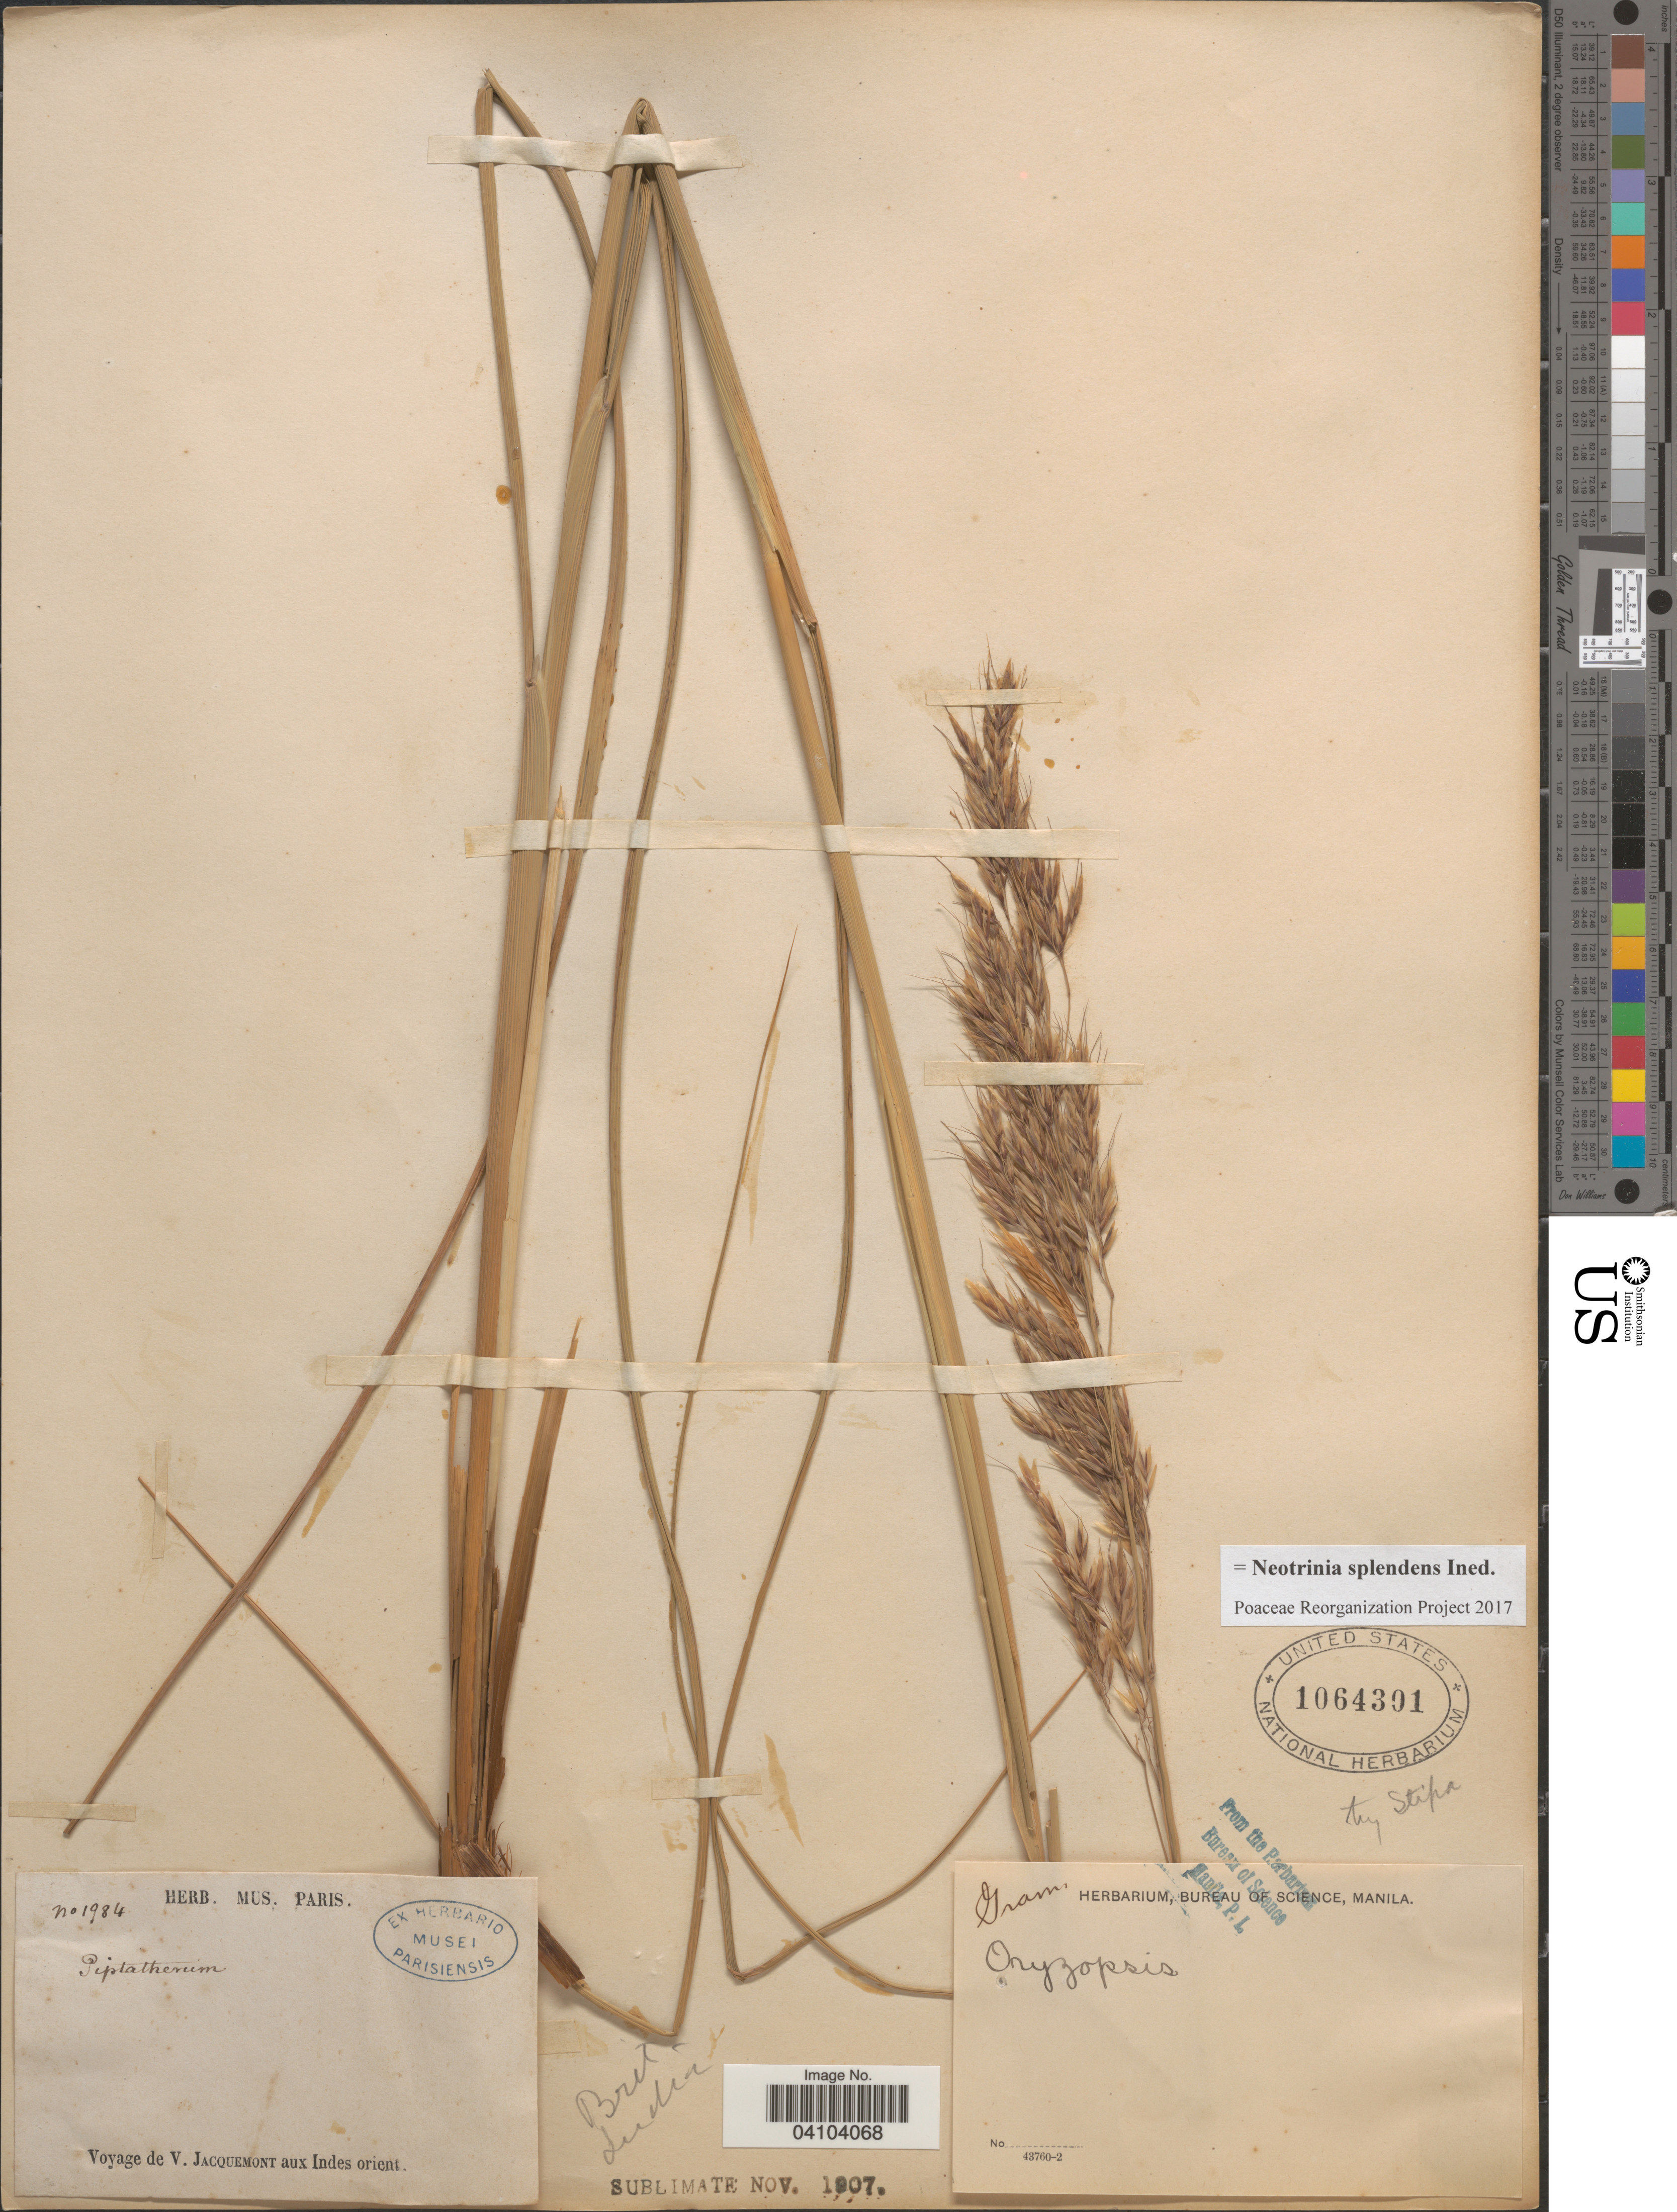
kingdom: Plantae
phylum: Tracheophyta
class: Liliopsida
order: Poales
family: Poaceae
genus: Neotrinia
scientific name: Neotrinia splendens (Trin.) M. Nobis, P.D. Gudkova & A. Nowak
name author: (Trin.)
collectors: V. Jacquemont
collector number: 1984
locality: Indes orient.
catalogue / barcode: US 1064301